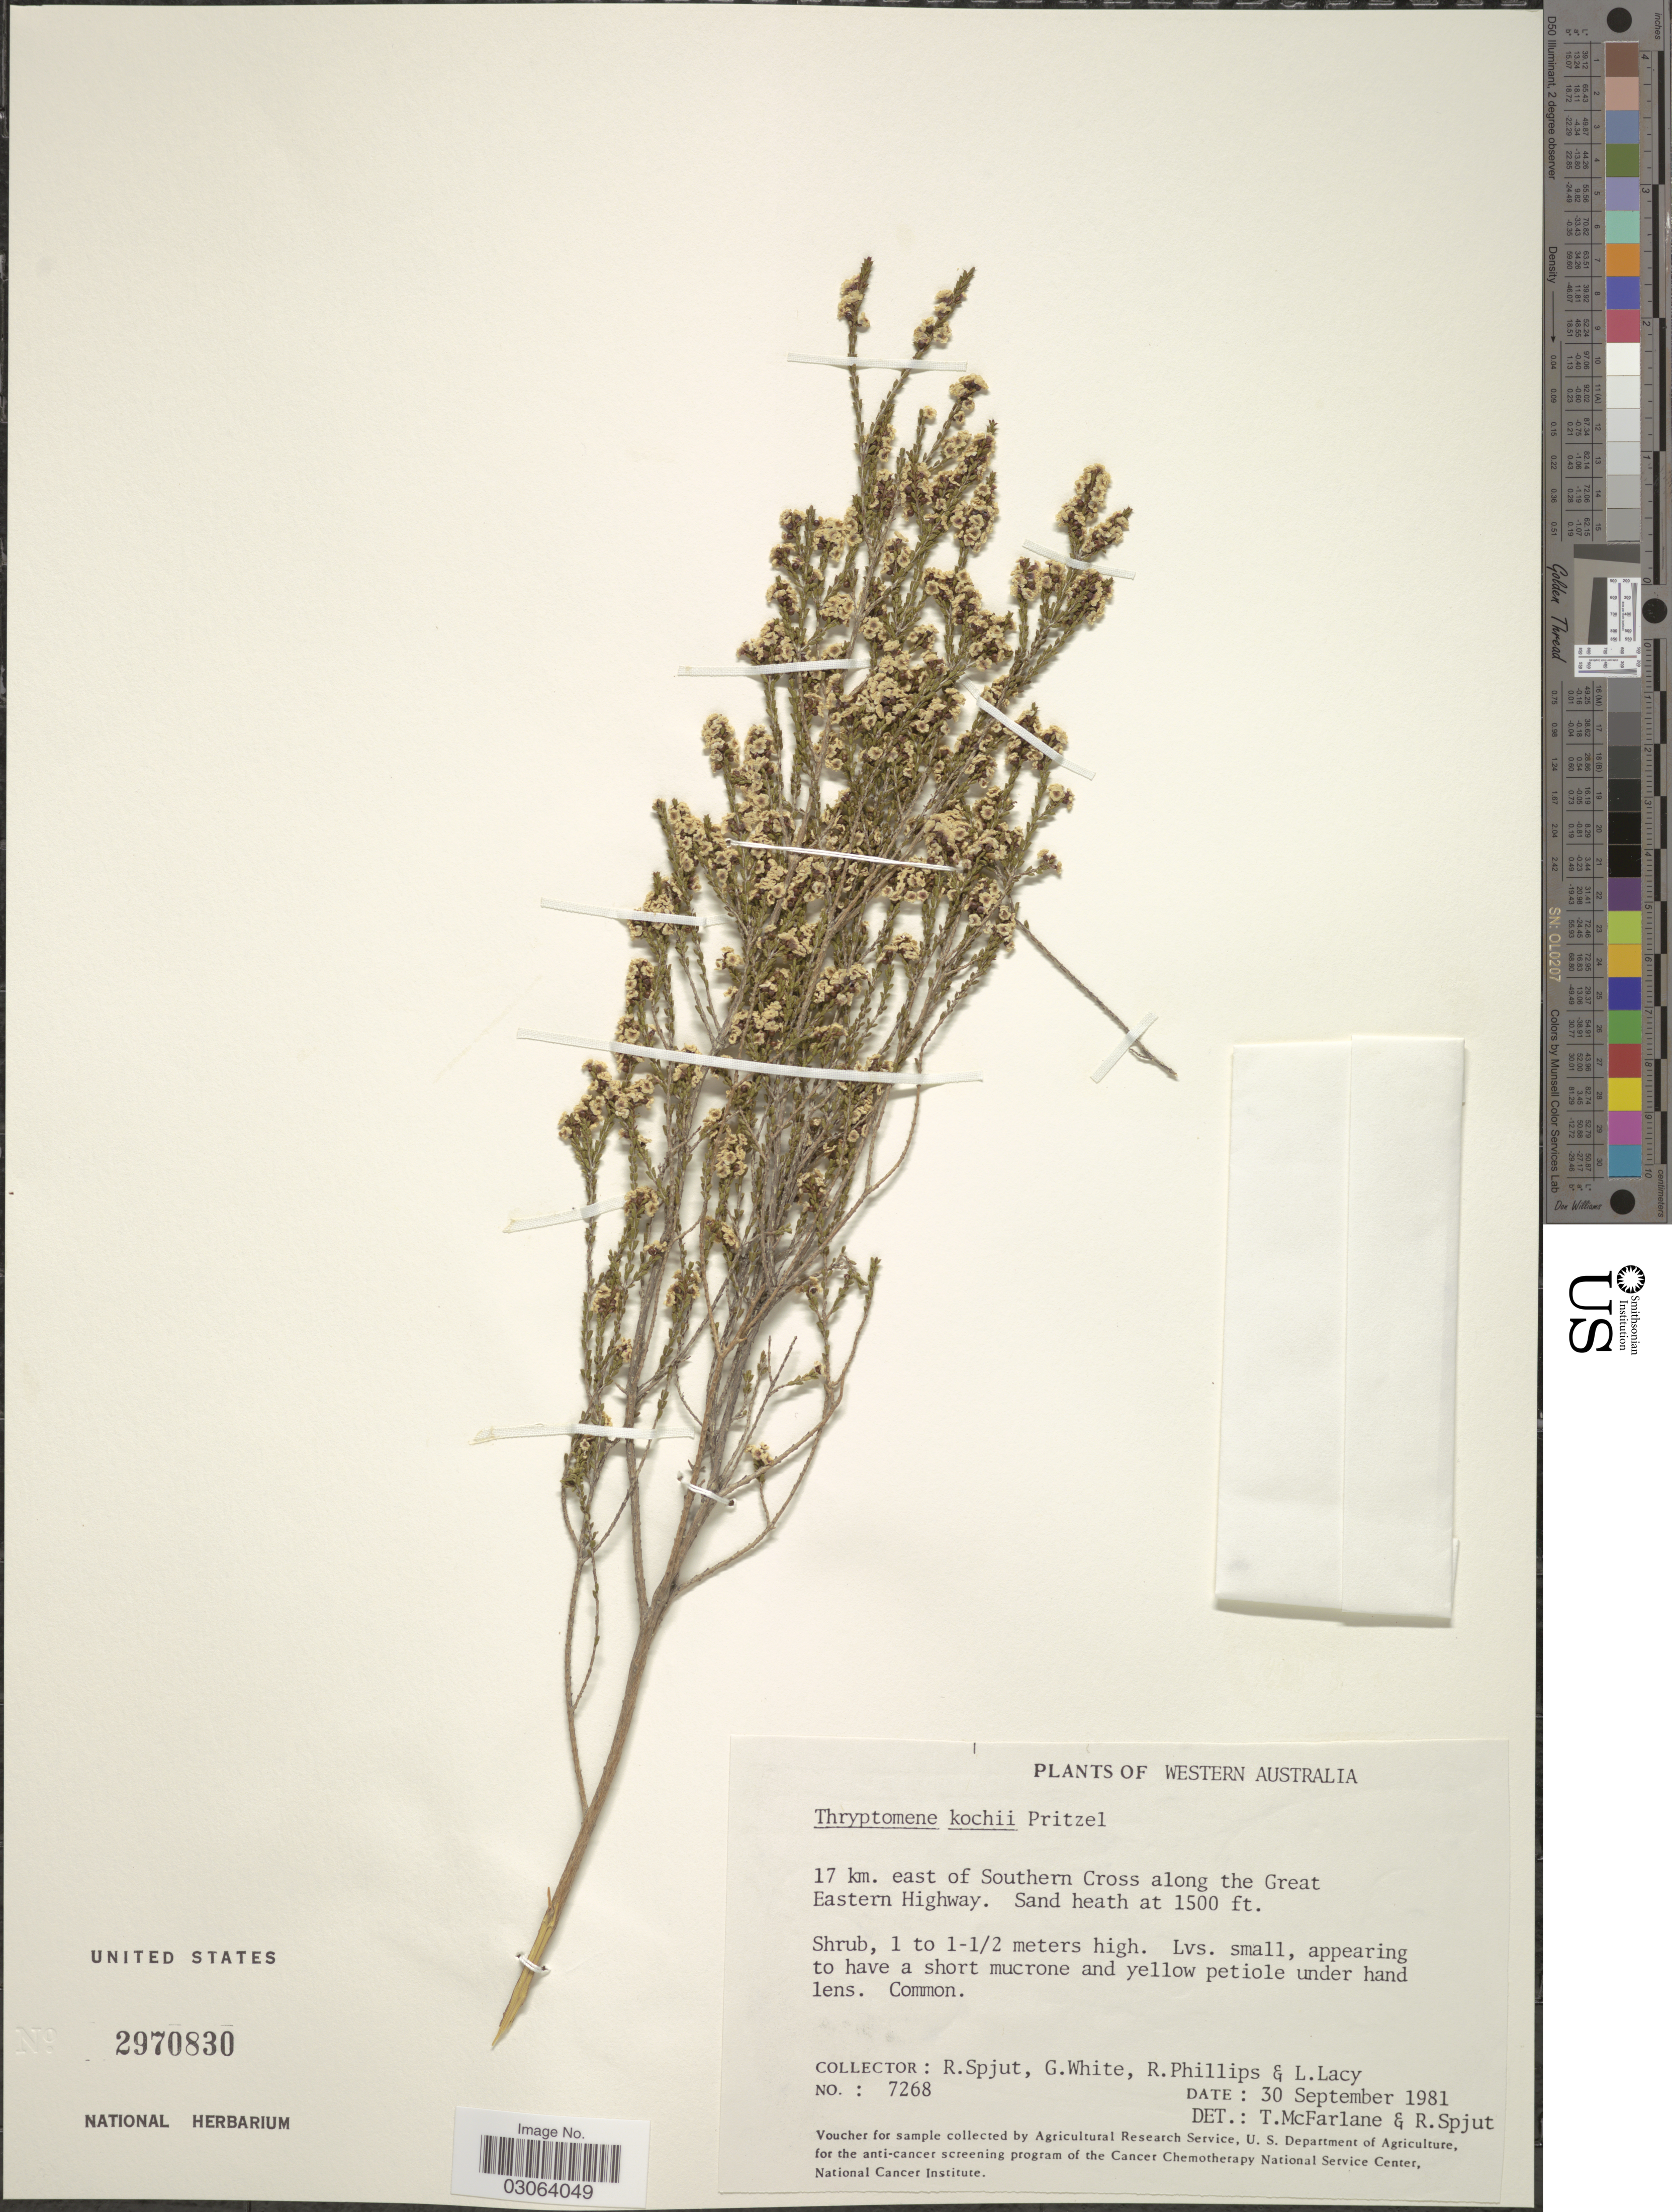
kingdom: Plantae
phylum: Tracheophyta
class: Magnoliopsida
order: Myrtales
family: Myrtaceae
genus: Thryptomene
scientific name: Thryptomene kochii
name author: E. Pritz.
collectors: R. Spjut, G. White, R. Phillips & L. Lacy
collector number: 7268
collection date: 1981-09-30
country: Australia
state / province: Western Australia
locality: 17 km. east of Southern Cros along the Great Eastern Highway.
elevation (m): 457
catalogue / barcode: US 2970830